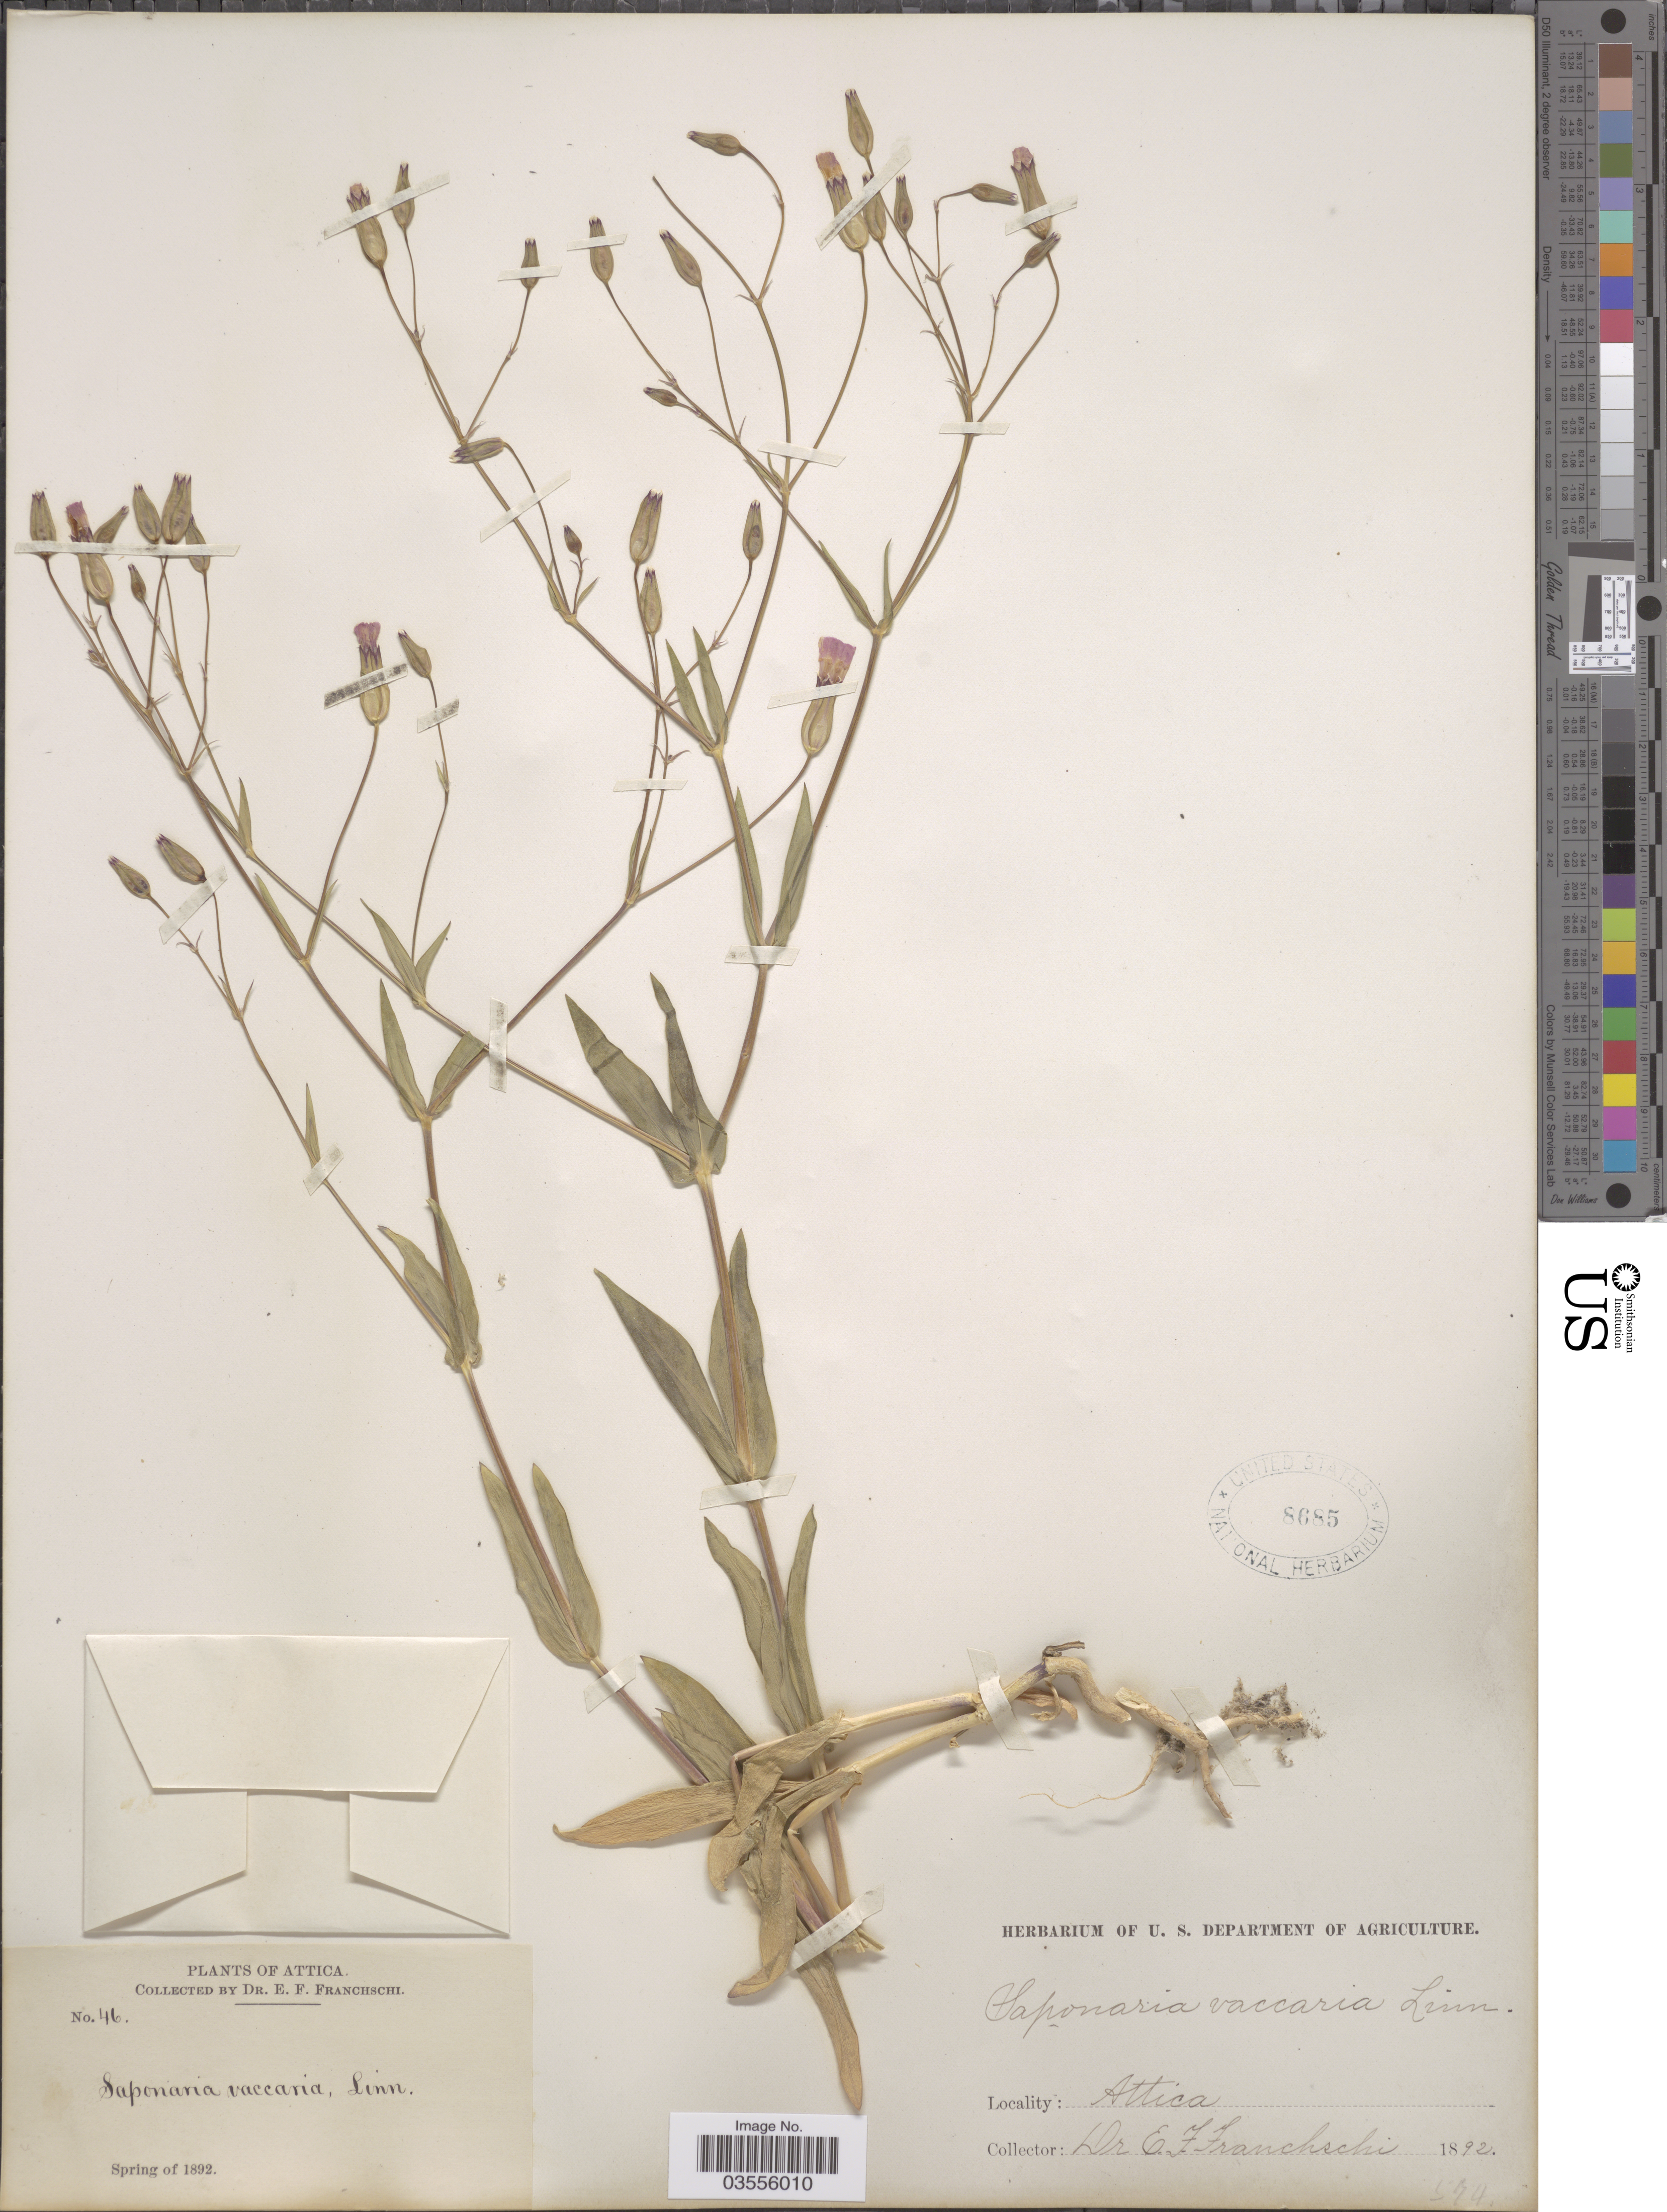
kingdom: Plantae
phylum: Tracheophyta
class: Magnoliopsida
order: Caryophyllales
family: Caryophyllaceae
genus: Gypsophila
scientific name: Gypsophila vaccaria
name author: (L.) Sm.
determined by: Strong, M. T., (US), Smithsonian Institution - National Museum of Natural History (UNITED STATES)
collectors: E. Franchschi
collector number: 46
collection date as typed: Spring of 1892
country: Greece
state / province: Attica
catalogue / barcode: US 8685